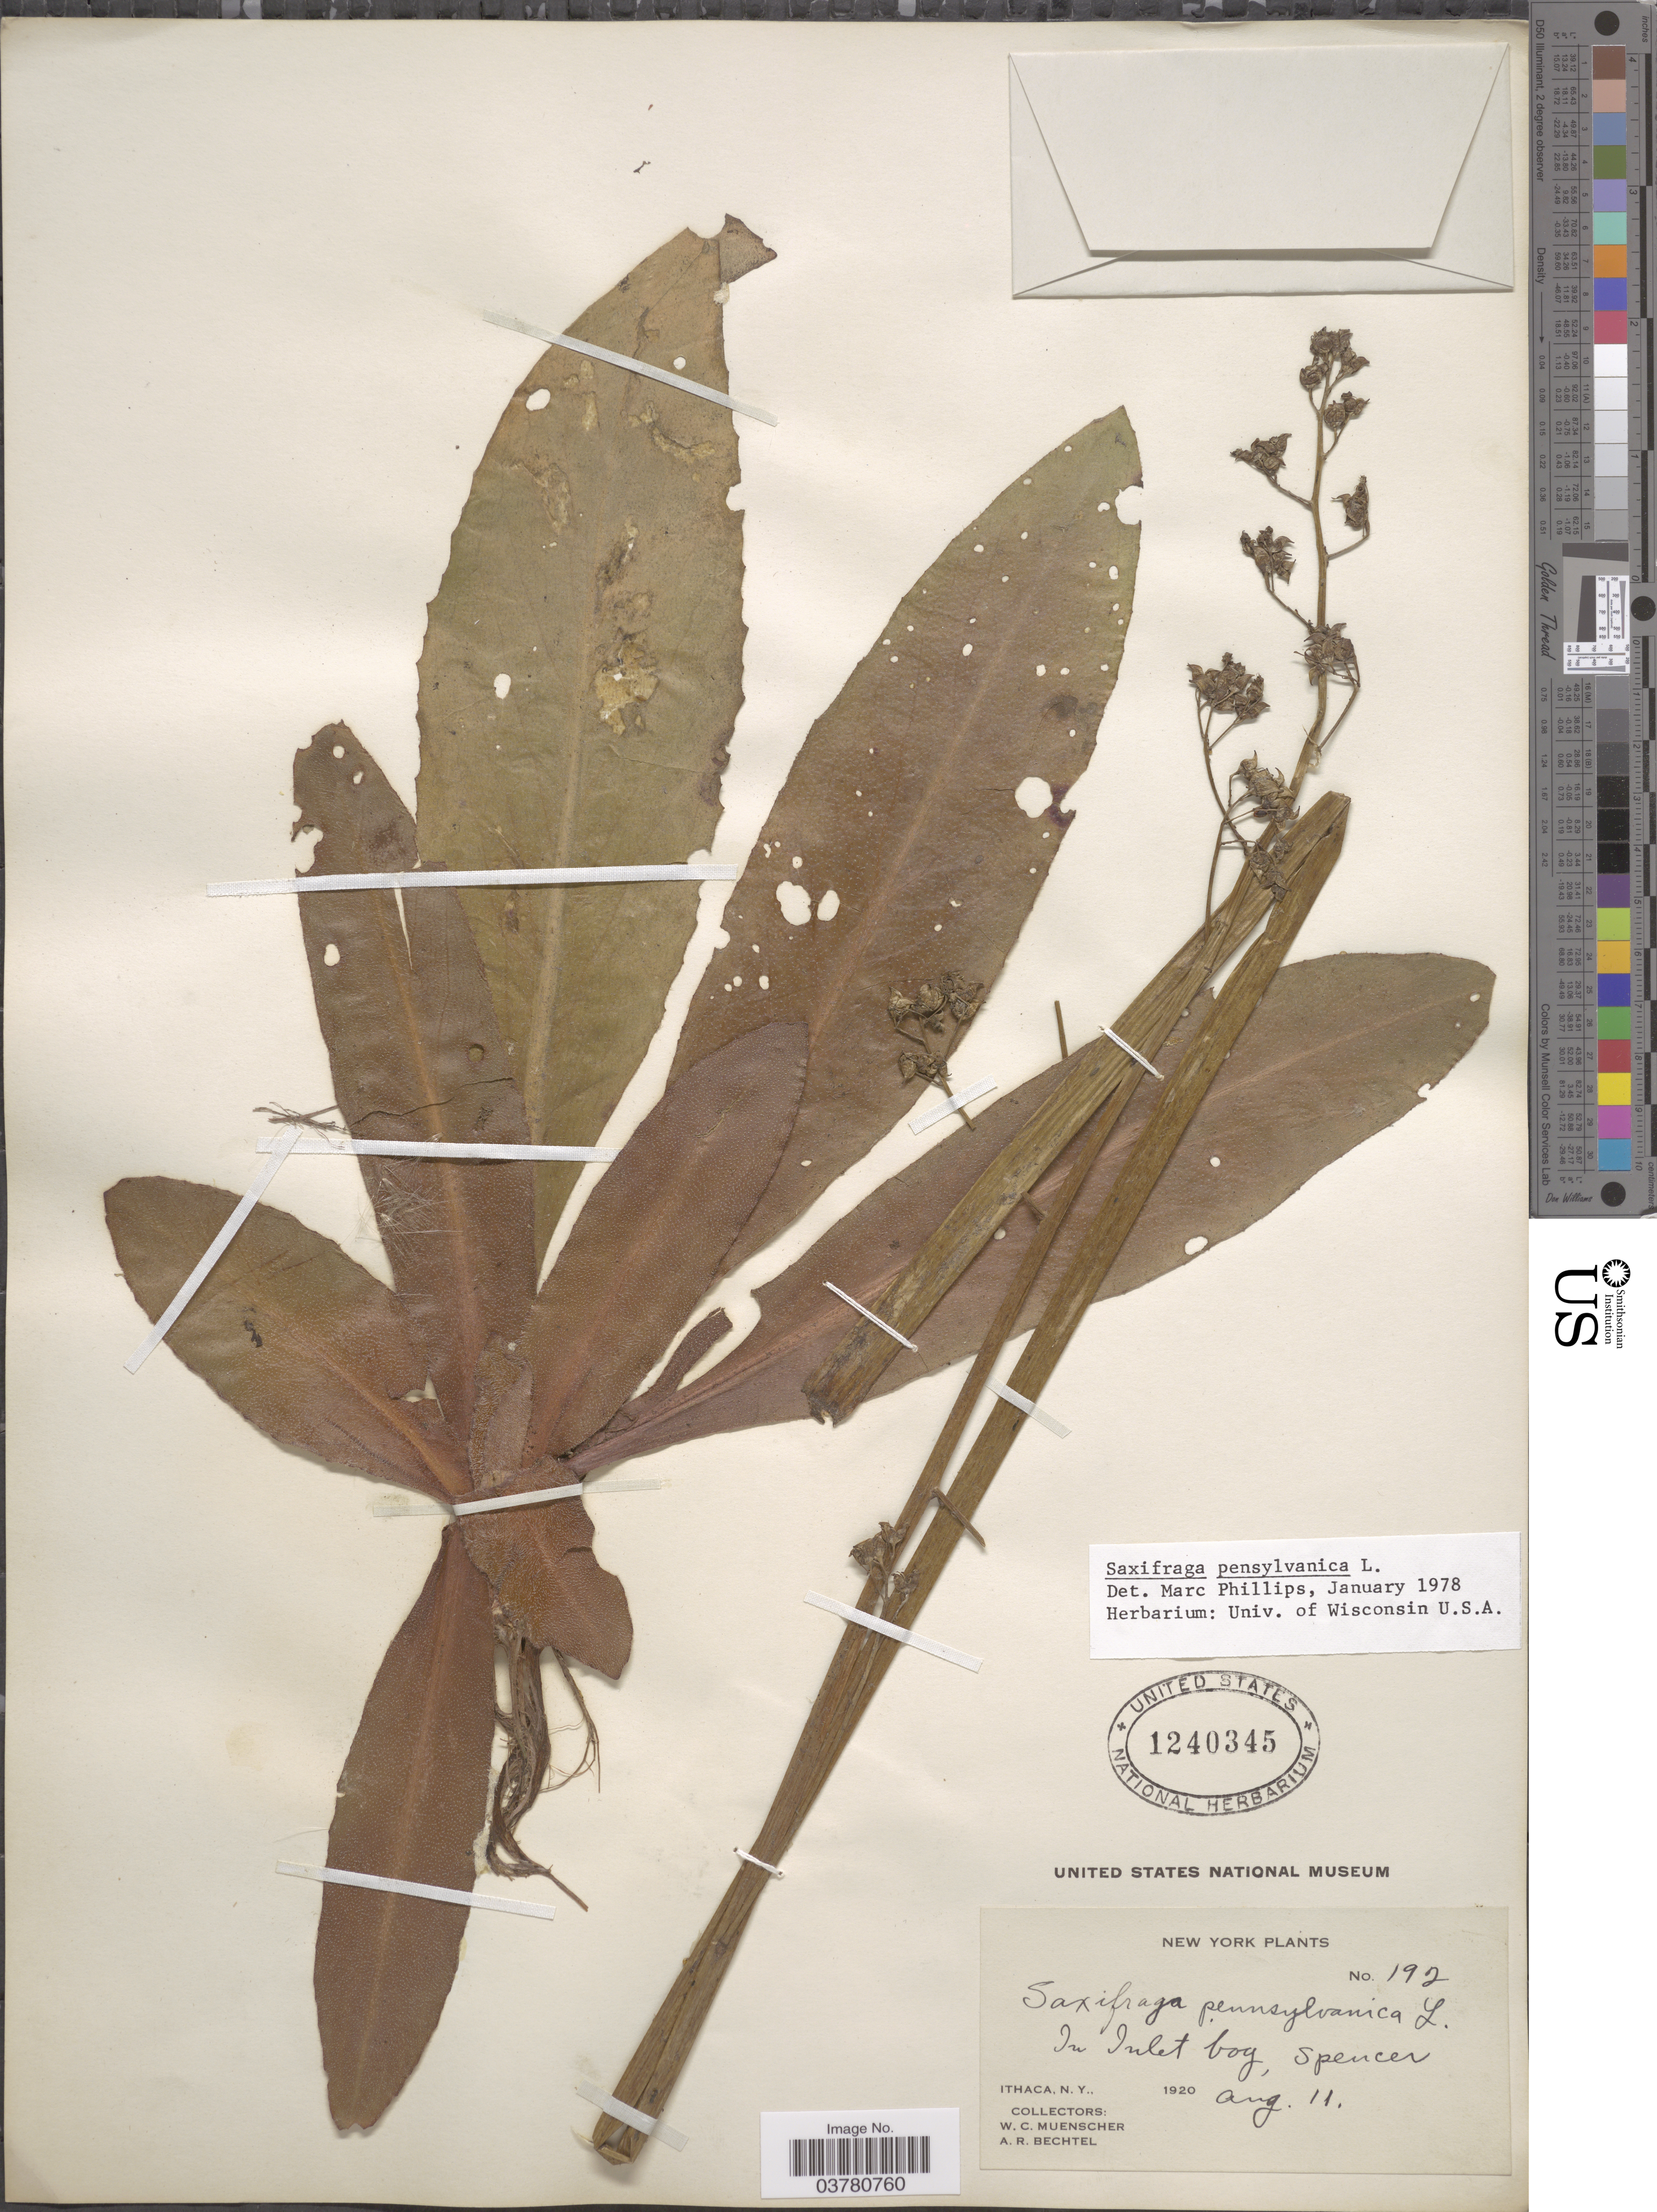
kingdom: Plantae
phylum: Tracheophyta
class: Magnoliopsida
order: Saxifragales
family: Saxifragaceae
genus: Micranthes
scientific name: Micranthes pensylvanica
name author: (L.) Haw.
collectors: W. Muenscher & A. Bechtel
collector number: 192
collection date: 1920-08-11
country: United States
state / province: New York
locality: In Inlet bog, Spencer. Ithaca.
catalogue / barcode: US 1240345